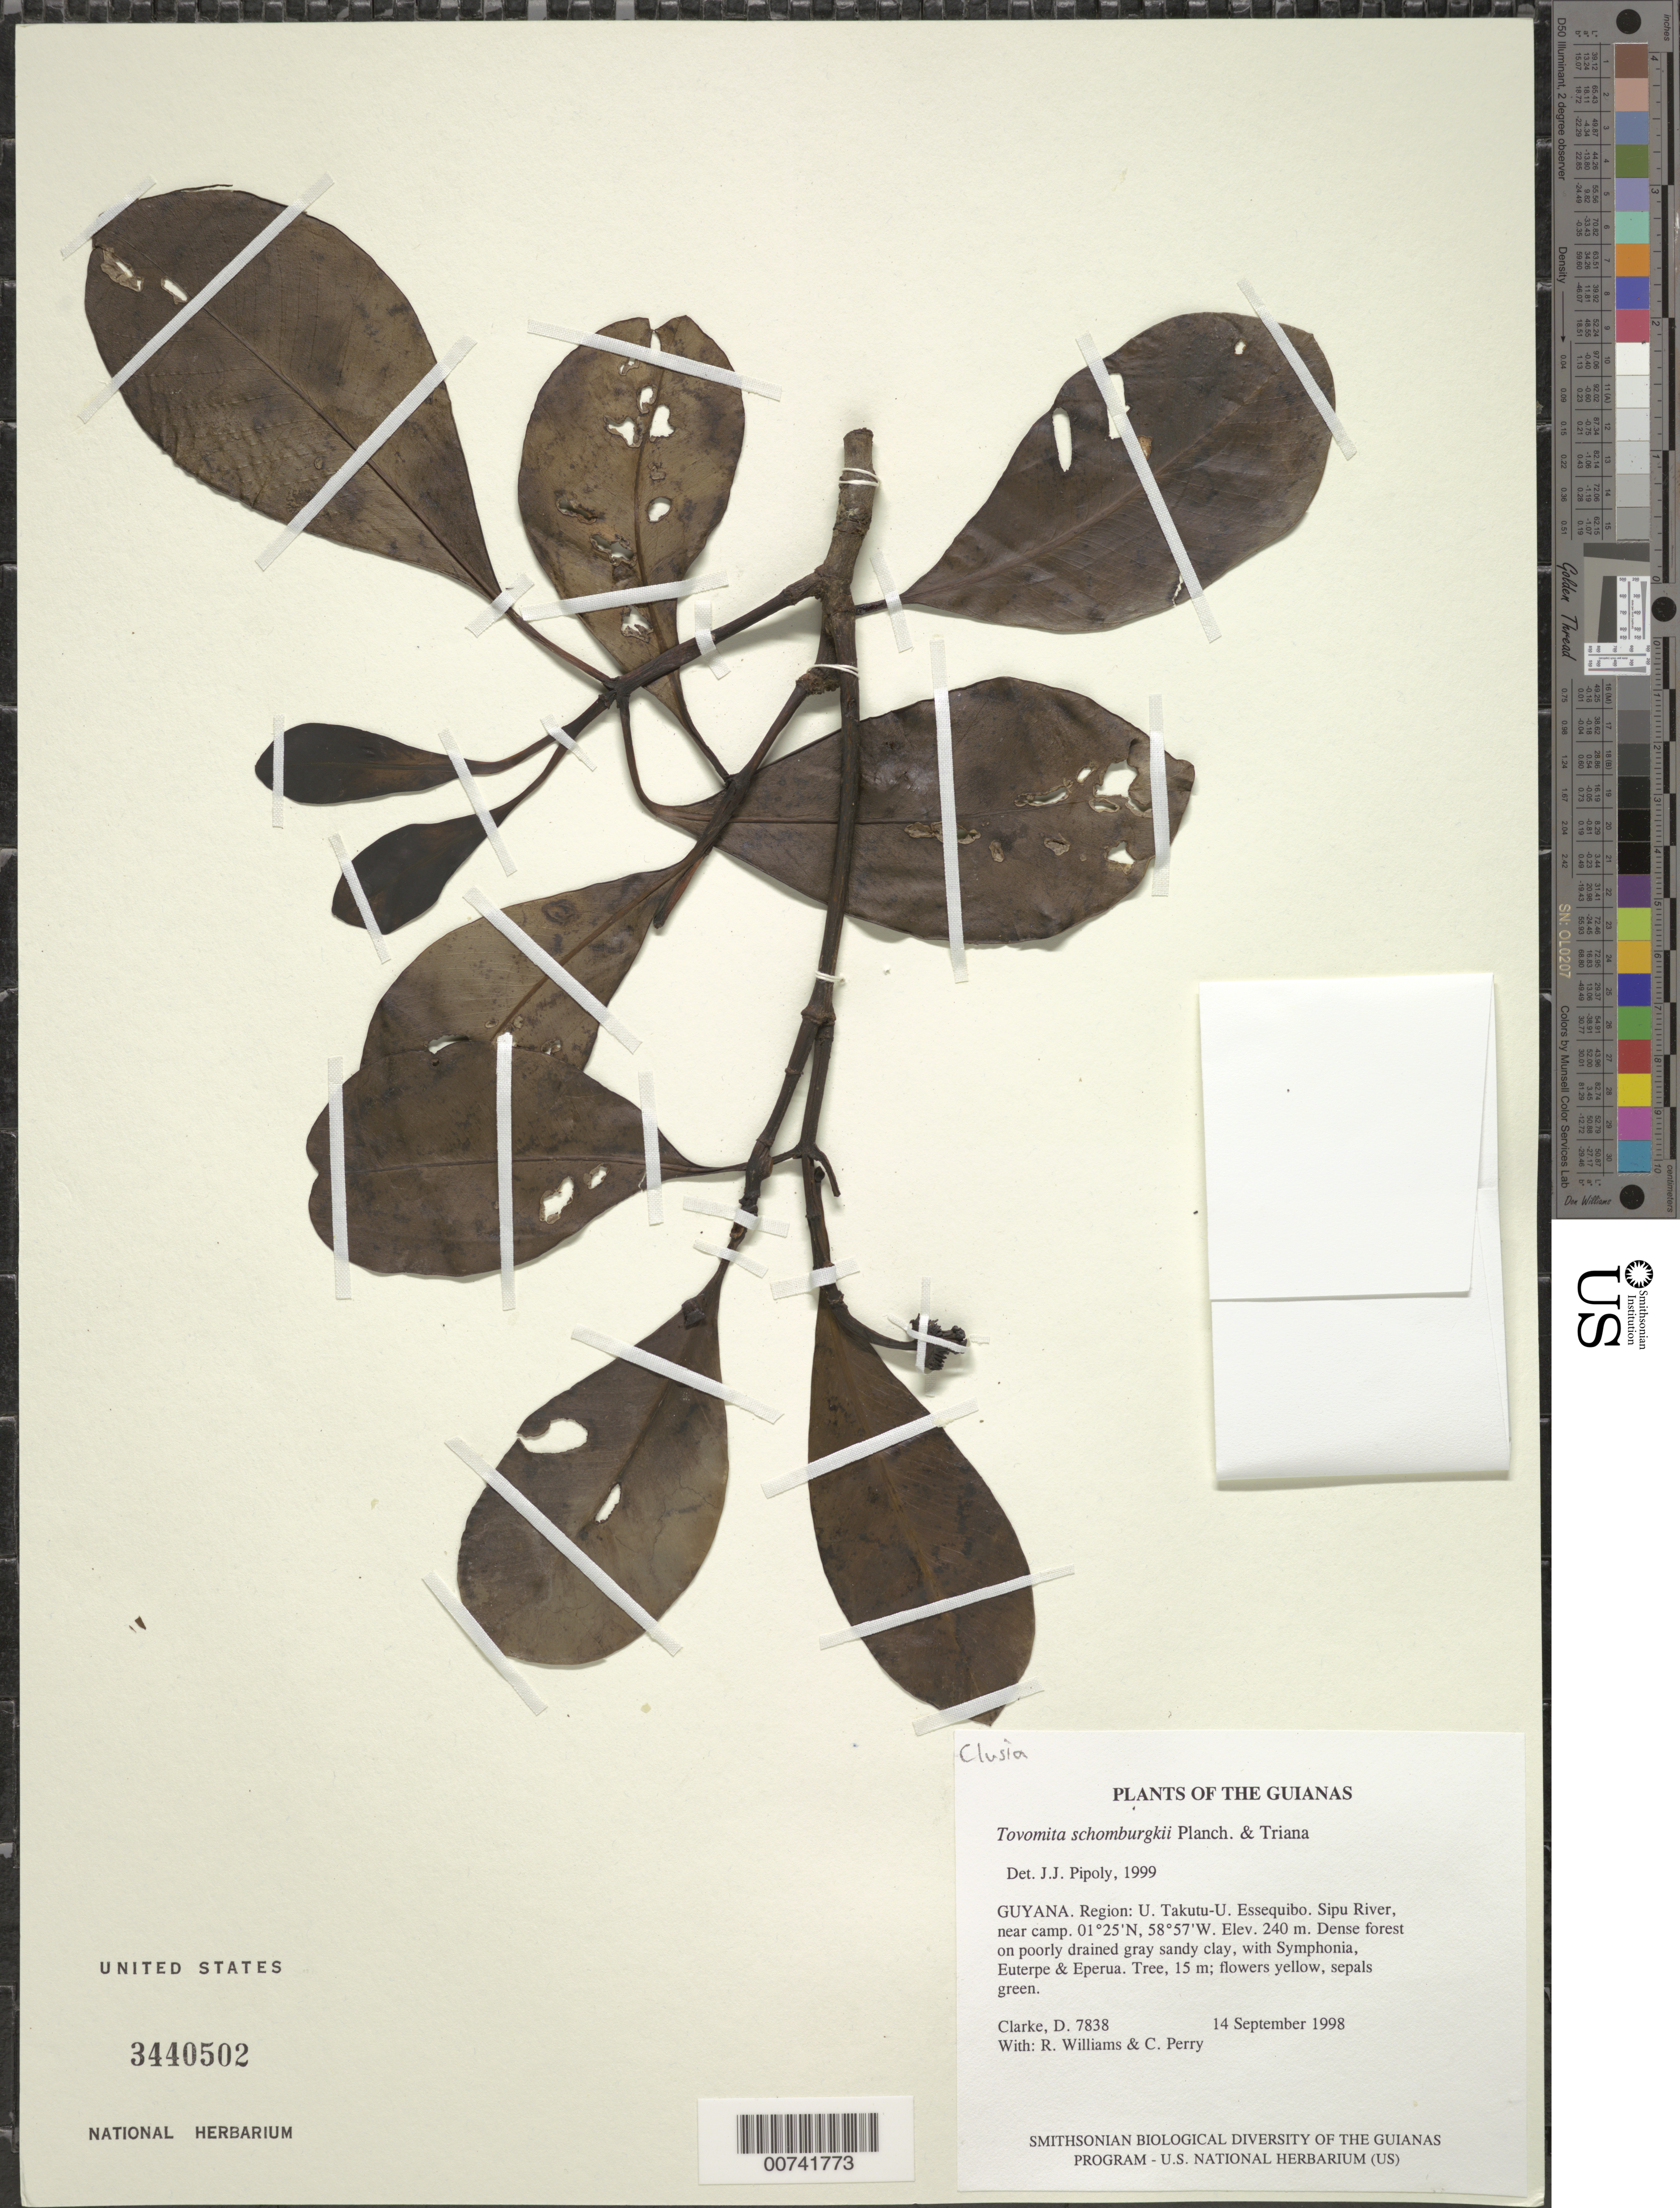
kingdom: Plantae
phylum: Tracheophyta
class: Magnoliopsida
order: Malpighiales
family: Clusiaceae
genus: Tovomita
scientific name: Tovomita schomburgkii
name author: Planch. & Triana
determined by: Pipoly, J. J., III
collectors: H. D. Clarke, R. Williams & C. Perry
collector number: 7838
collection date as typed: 14 September 1998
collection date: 1998-09-14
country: Guyana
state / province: U. Takutu-U. Essequibo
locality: Sipu River, near camp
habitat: Dense forest on poorly drained gray sandy clay, with Symphonia, Euterpe & Eperua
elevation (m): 240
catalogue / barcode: US 3440502